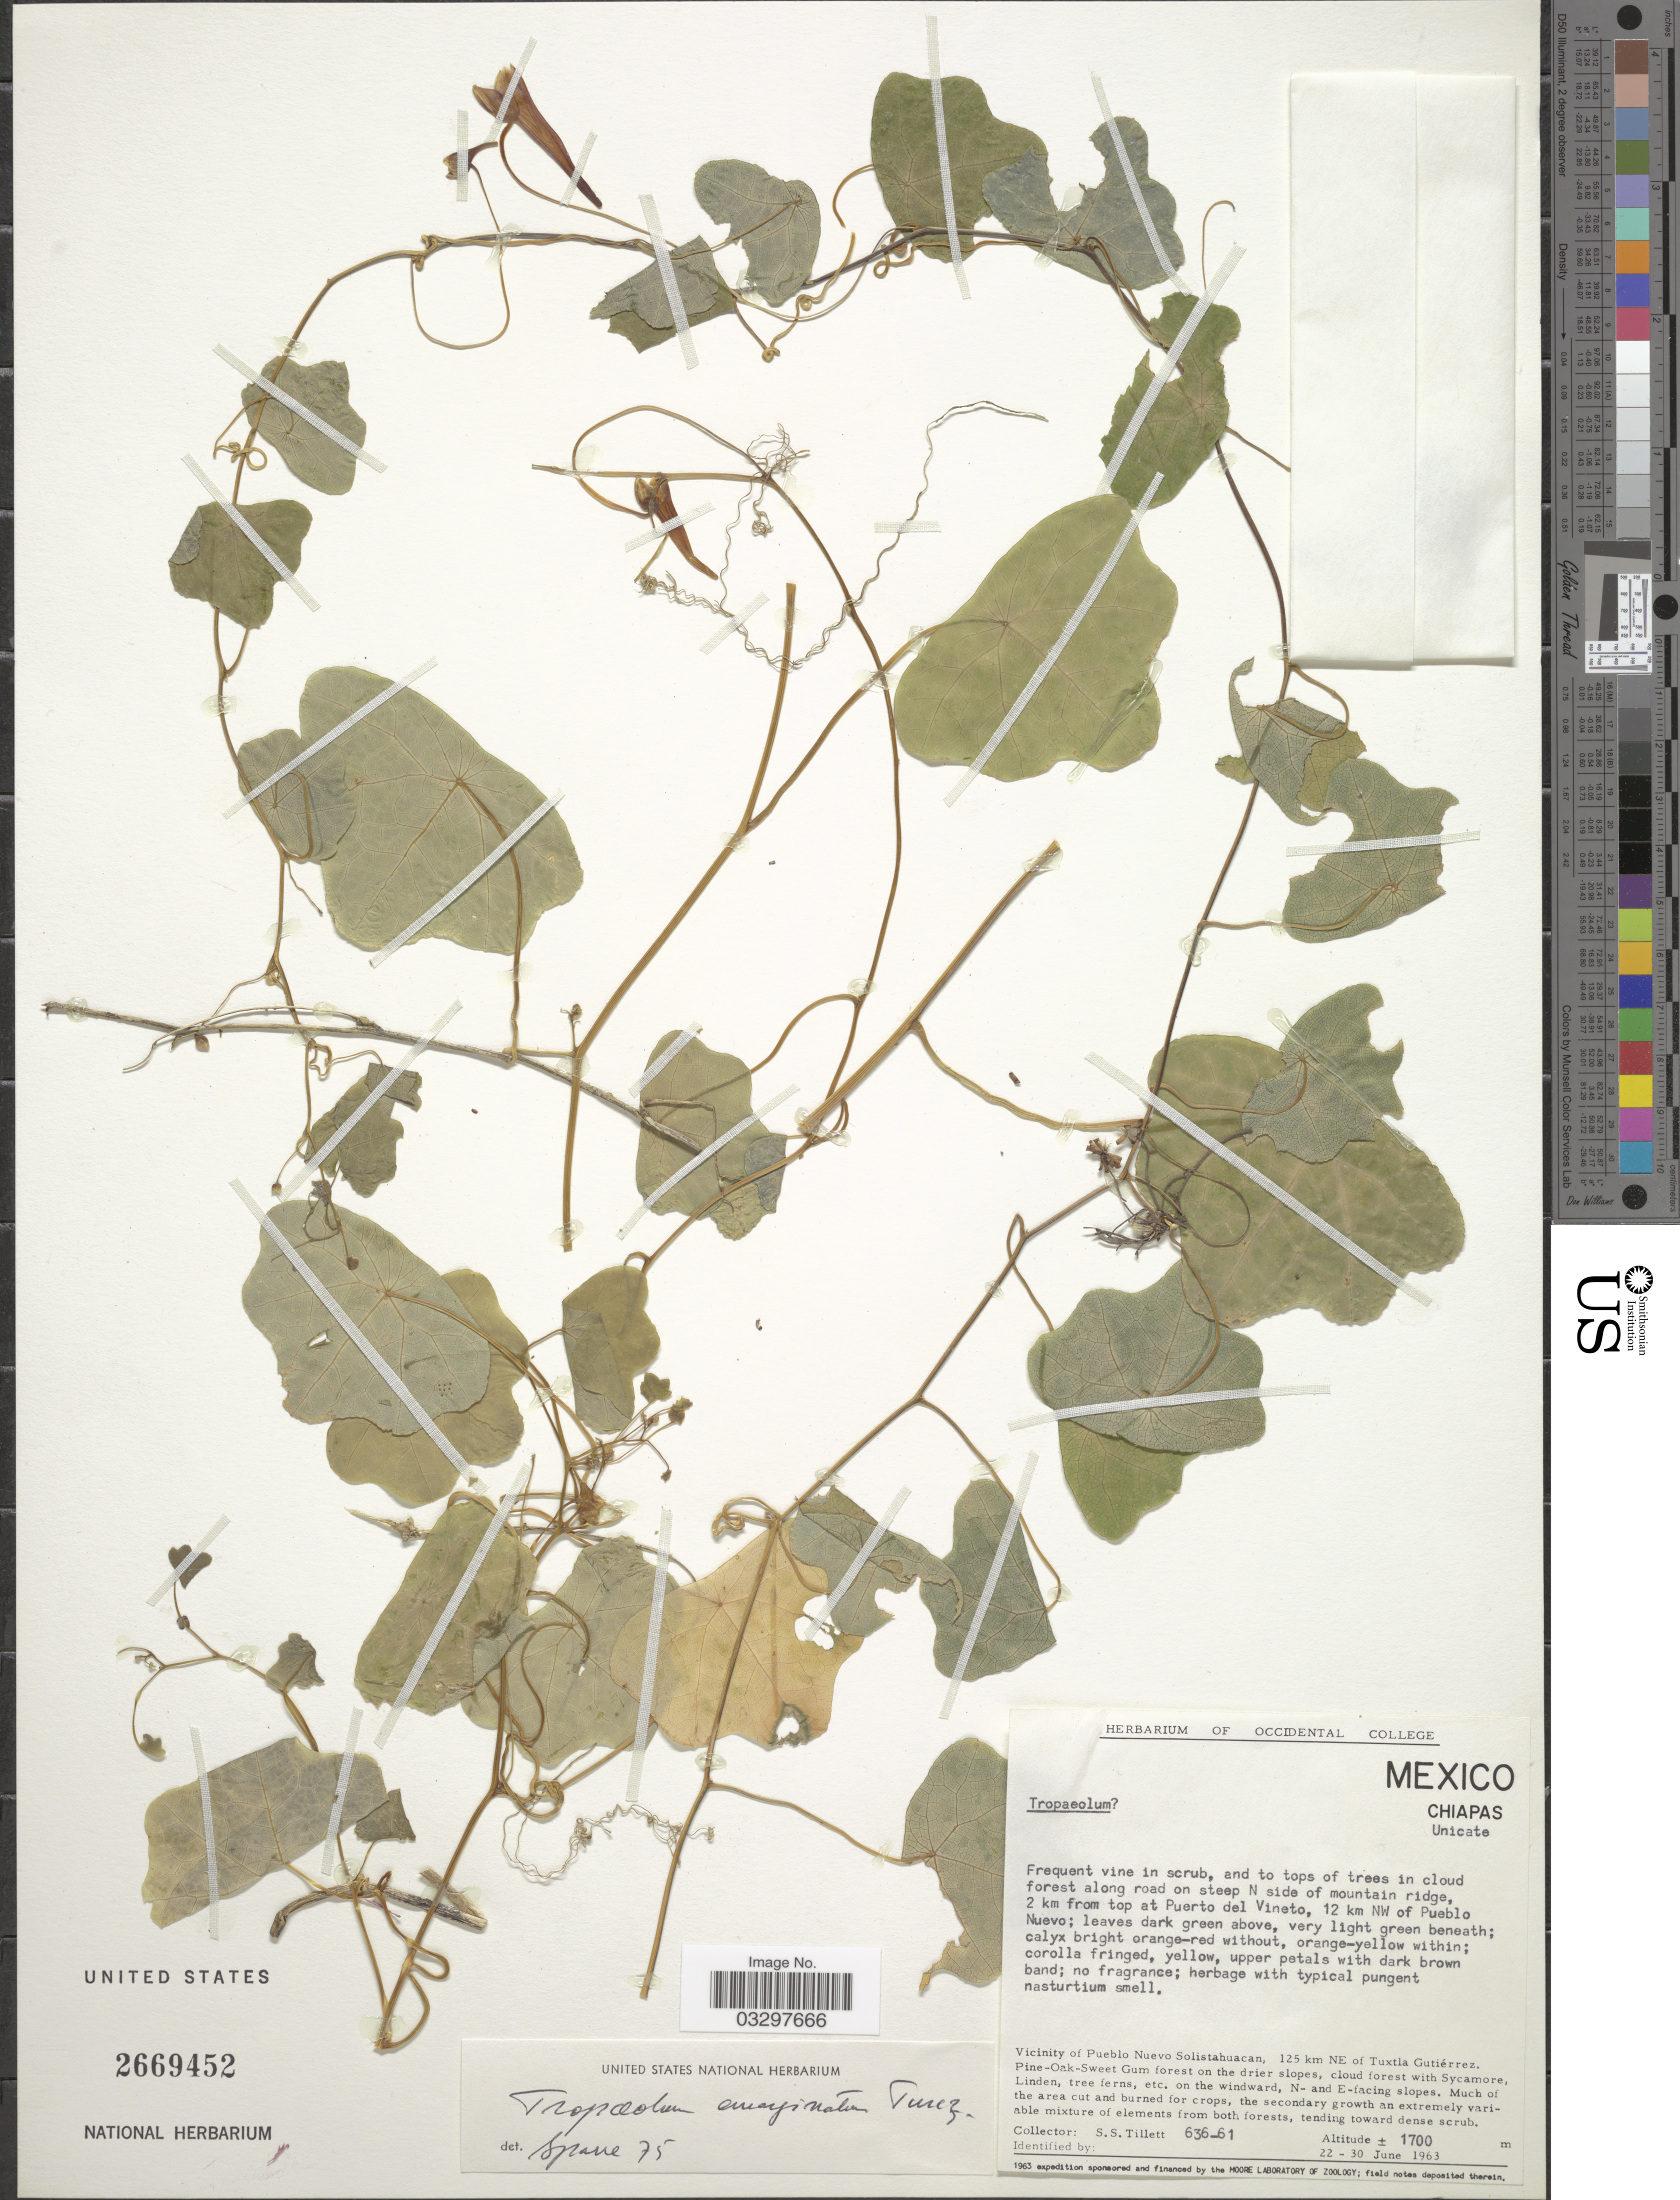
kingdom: Plantae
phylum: Tracheophyta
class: Magnoliopsida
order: Brassicales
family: Tropaeolaceae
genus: Tropaeolum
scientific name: Tropaeolum emarginatum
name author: Turcz.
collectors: S. S. Tillett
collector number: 636-61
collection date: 1963-06-22/1963-06-30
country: Mexico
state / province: Chiapas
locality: Vicinity of Pueblo Nuevo Solistahuacan, 125 km NE of Tuxtla Gutiérrez. Pine-Oak-Sweet Gum forest on the drier slopes.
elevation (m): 1700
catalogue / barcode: US 2669452